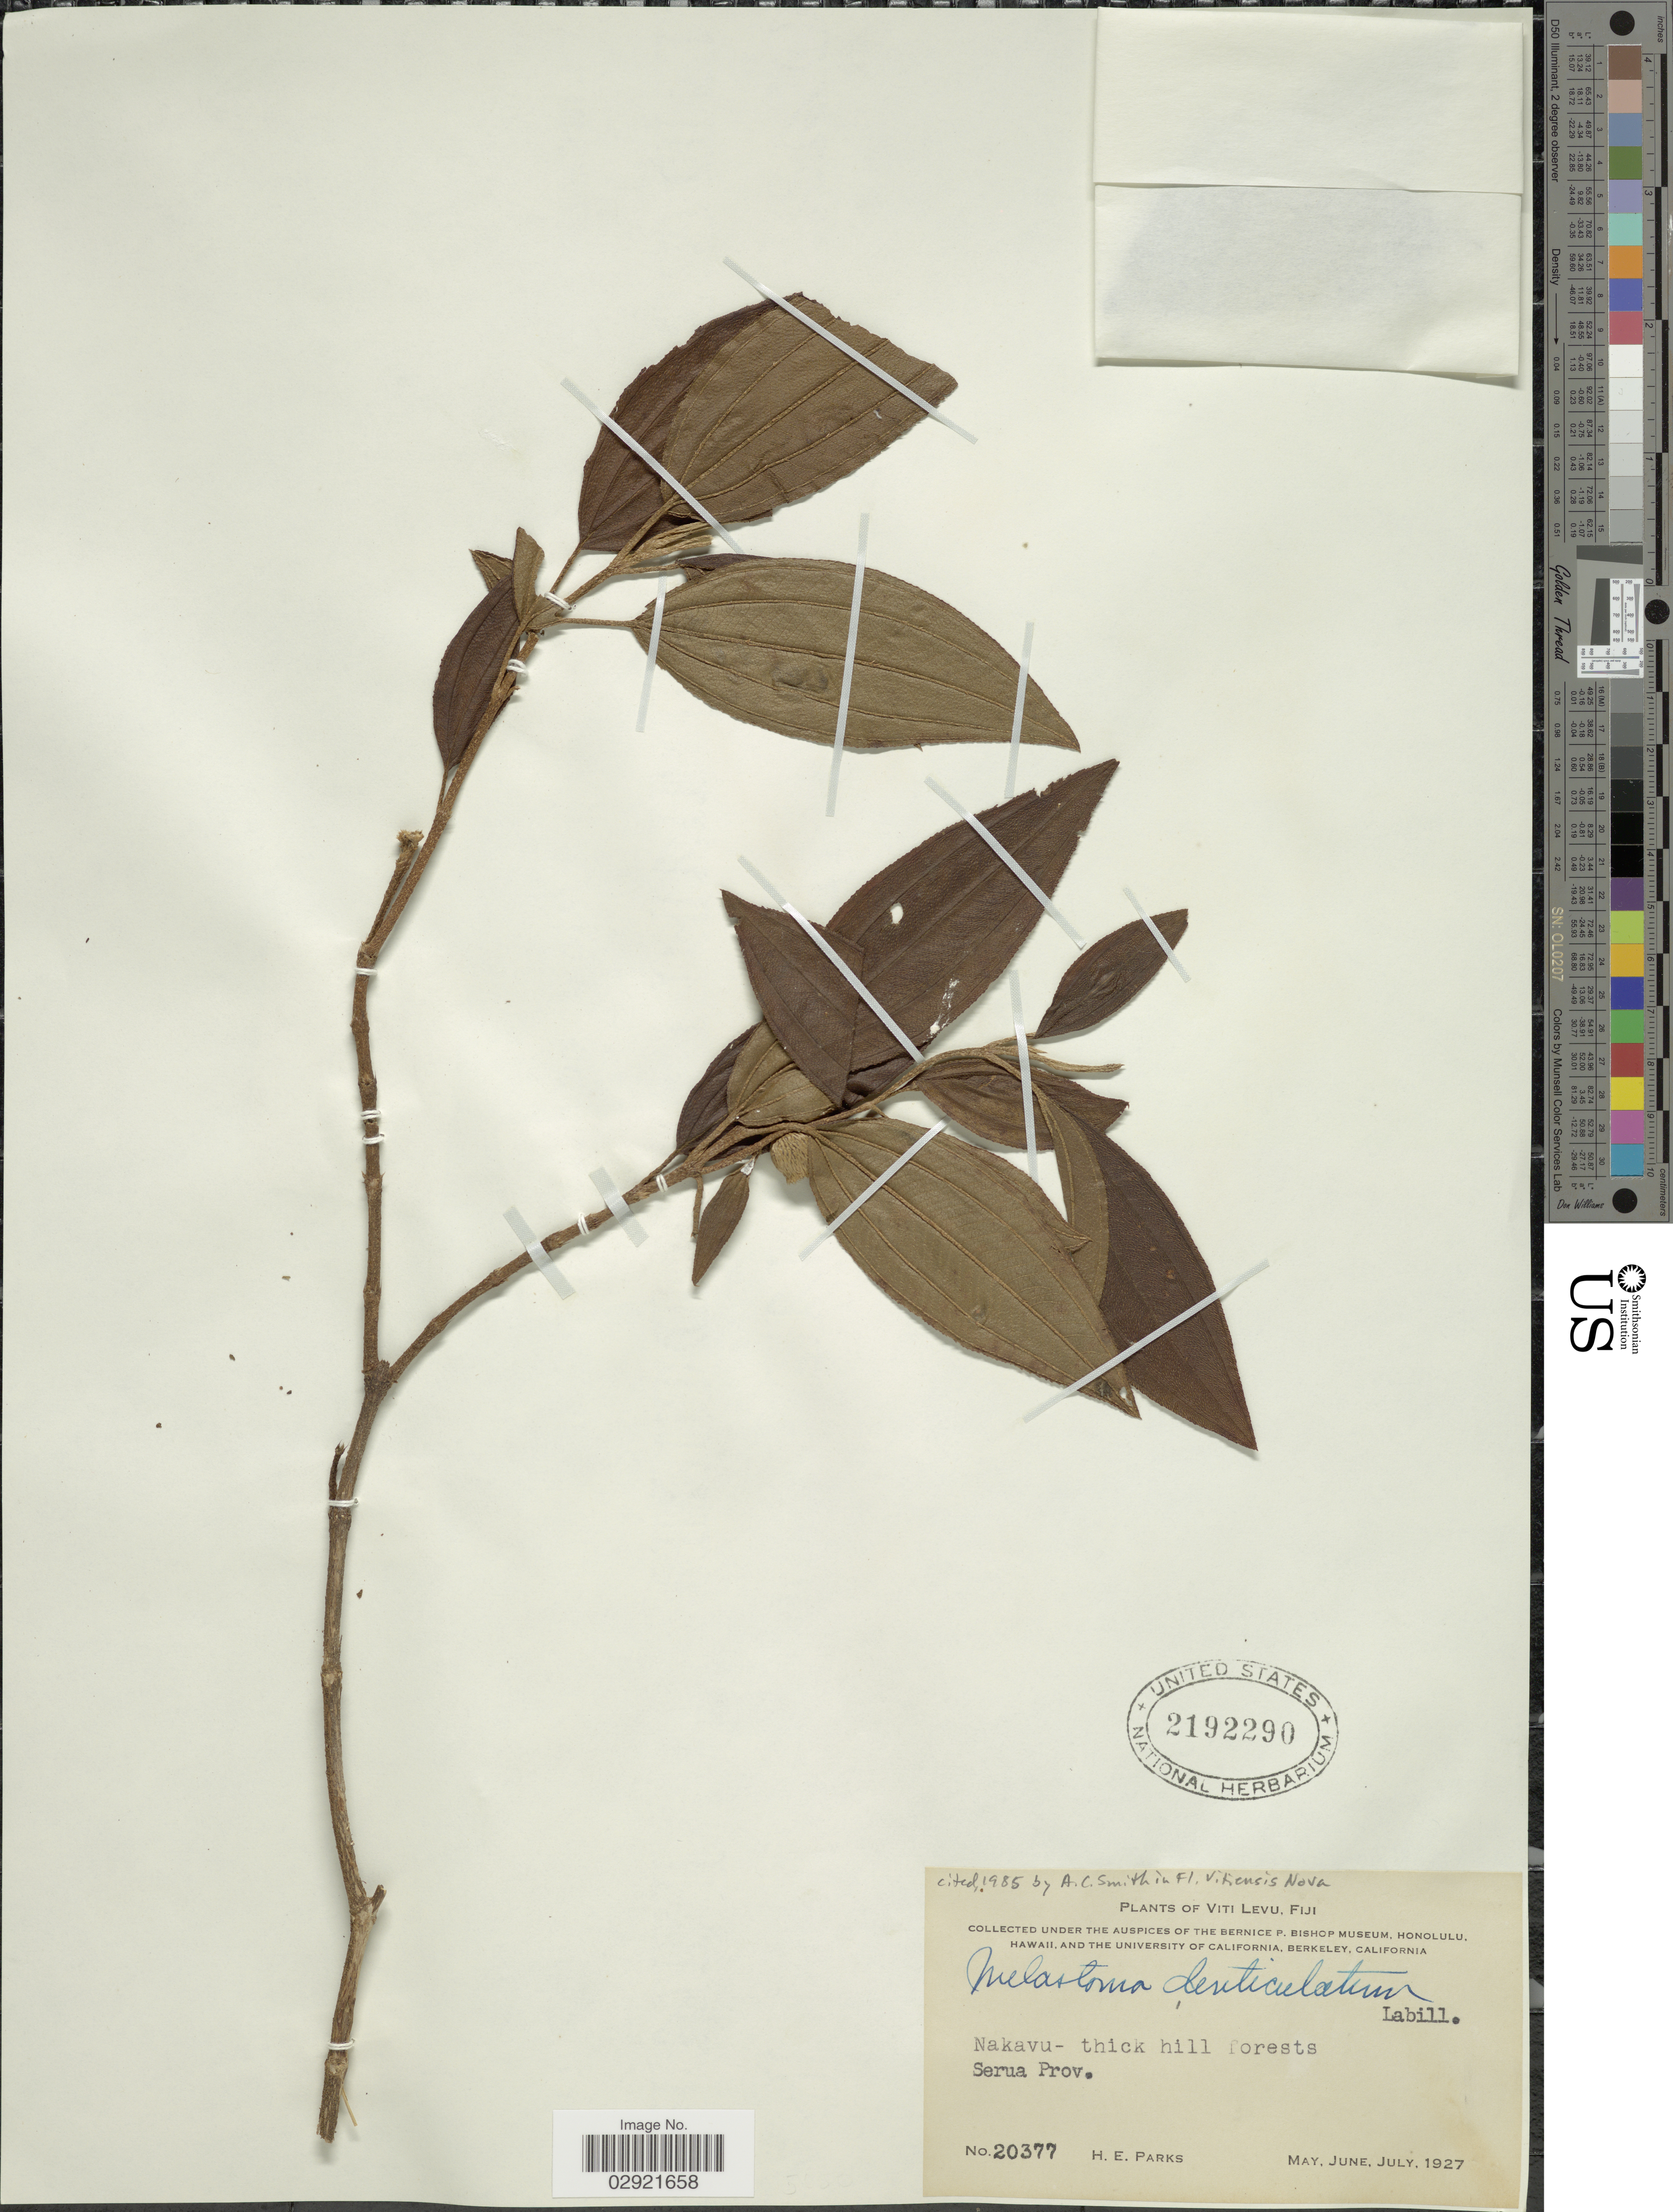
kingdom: Plantae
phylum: Tracheophyta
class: Magnoliopsida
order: Myrtales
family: Melastomataceae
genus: Melastoma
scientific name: Melastoma malabathricum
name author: L.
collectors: H. E. Parks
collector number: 20377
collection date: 1927-05/1927-07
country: Fiji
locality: Viti Levu. Nakavu-thick hill forests. Serua Prov.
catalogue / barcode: US 2192290